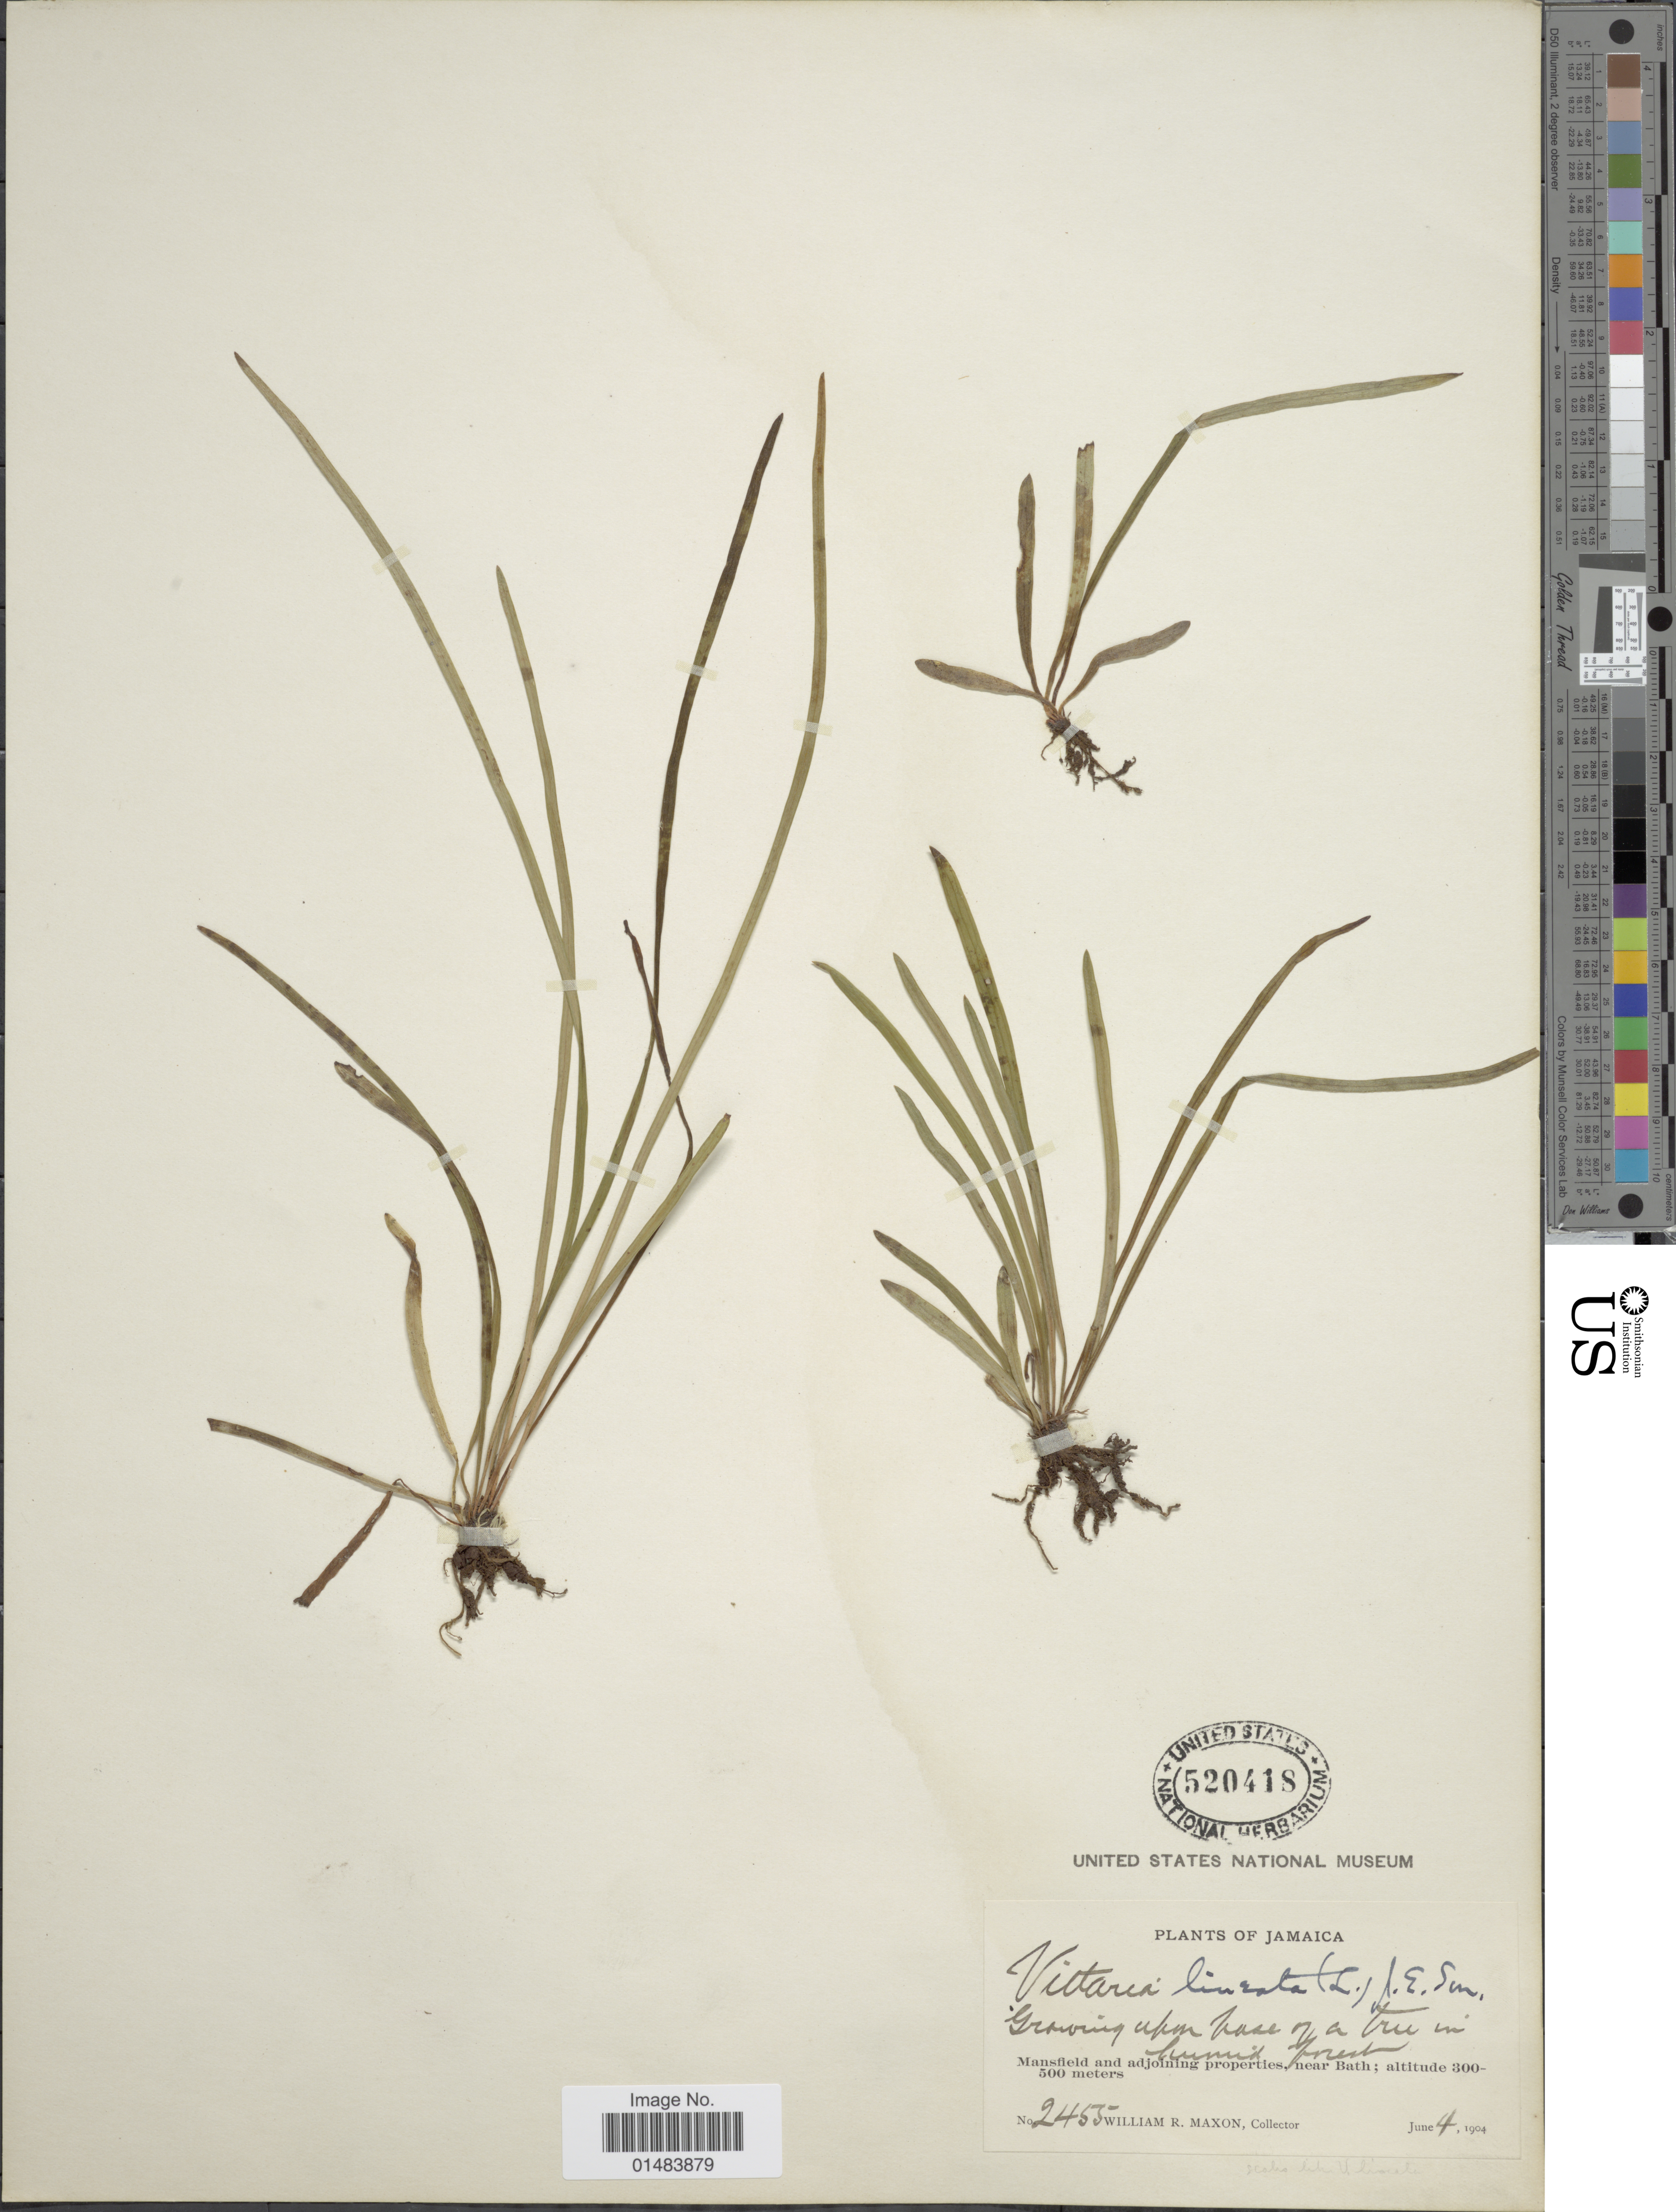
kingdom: Plantae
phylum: Tracheophyta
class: Polypodiopsida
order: Polypodiales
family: Pteridaceae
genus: Vittaria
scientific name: Vittaria lineata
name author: (L.) Sm.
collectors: W. R. Maxon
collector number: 2455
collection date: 1904-06-04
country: Jamaica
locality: Jamaica, Mansfield and adjoining properties, near Bath.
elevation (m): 300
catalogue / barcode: US 520418